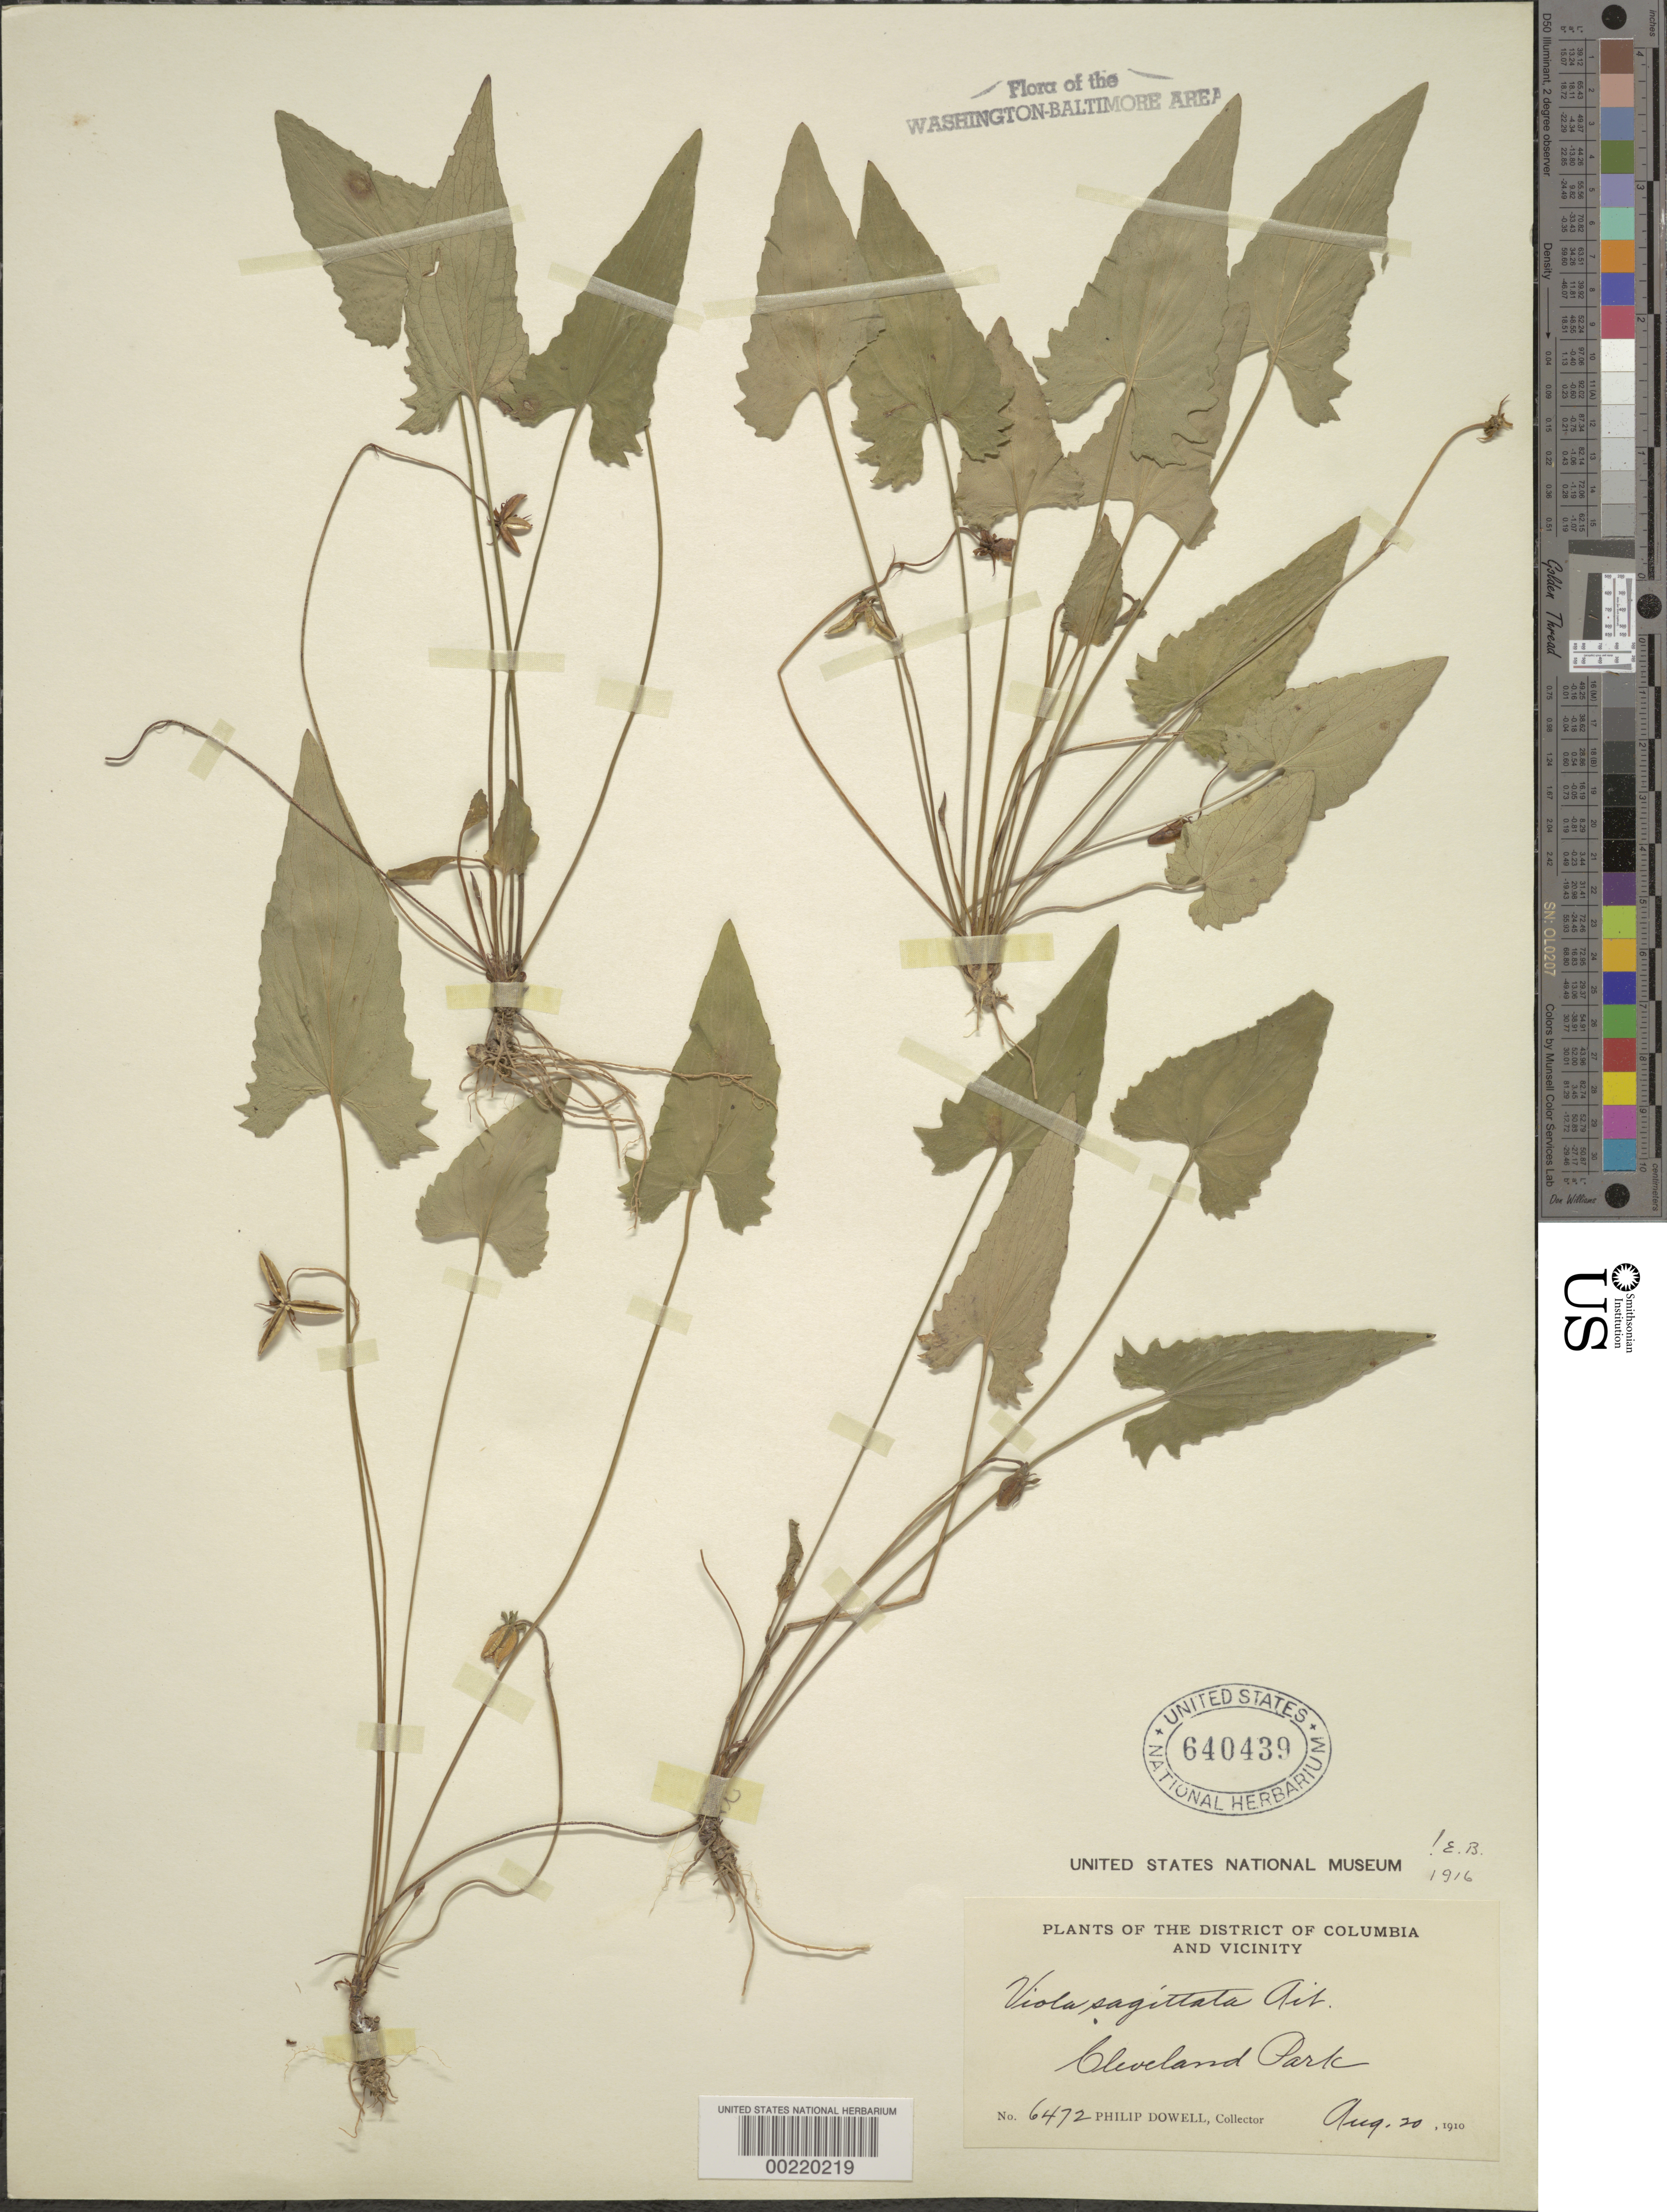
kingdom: Plantae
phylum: Tracheophyta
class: Magnoliopsida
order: Malpighiales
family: Violaceae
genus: Viola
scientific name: Viola sagittata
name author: Aiton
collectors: P. Dowell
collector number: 6472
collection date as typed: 20 Aug 1910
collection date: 1910-08-20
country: United States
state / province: District of Columbia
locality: Cleveland Park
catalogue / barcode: US 640439